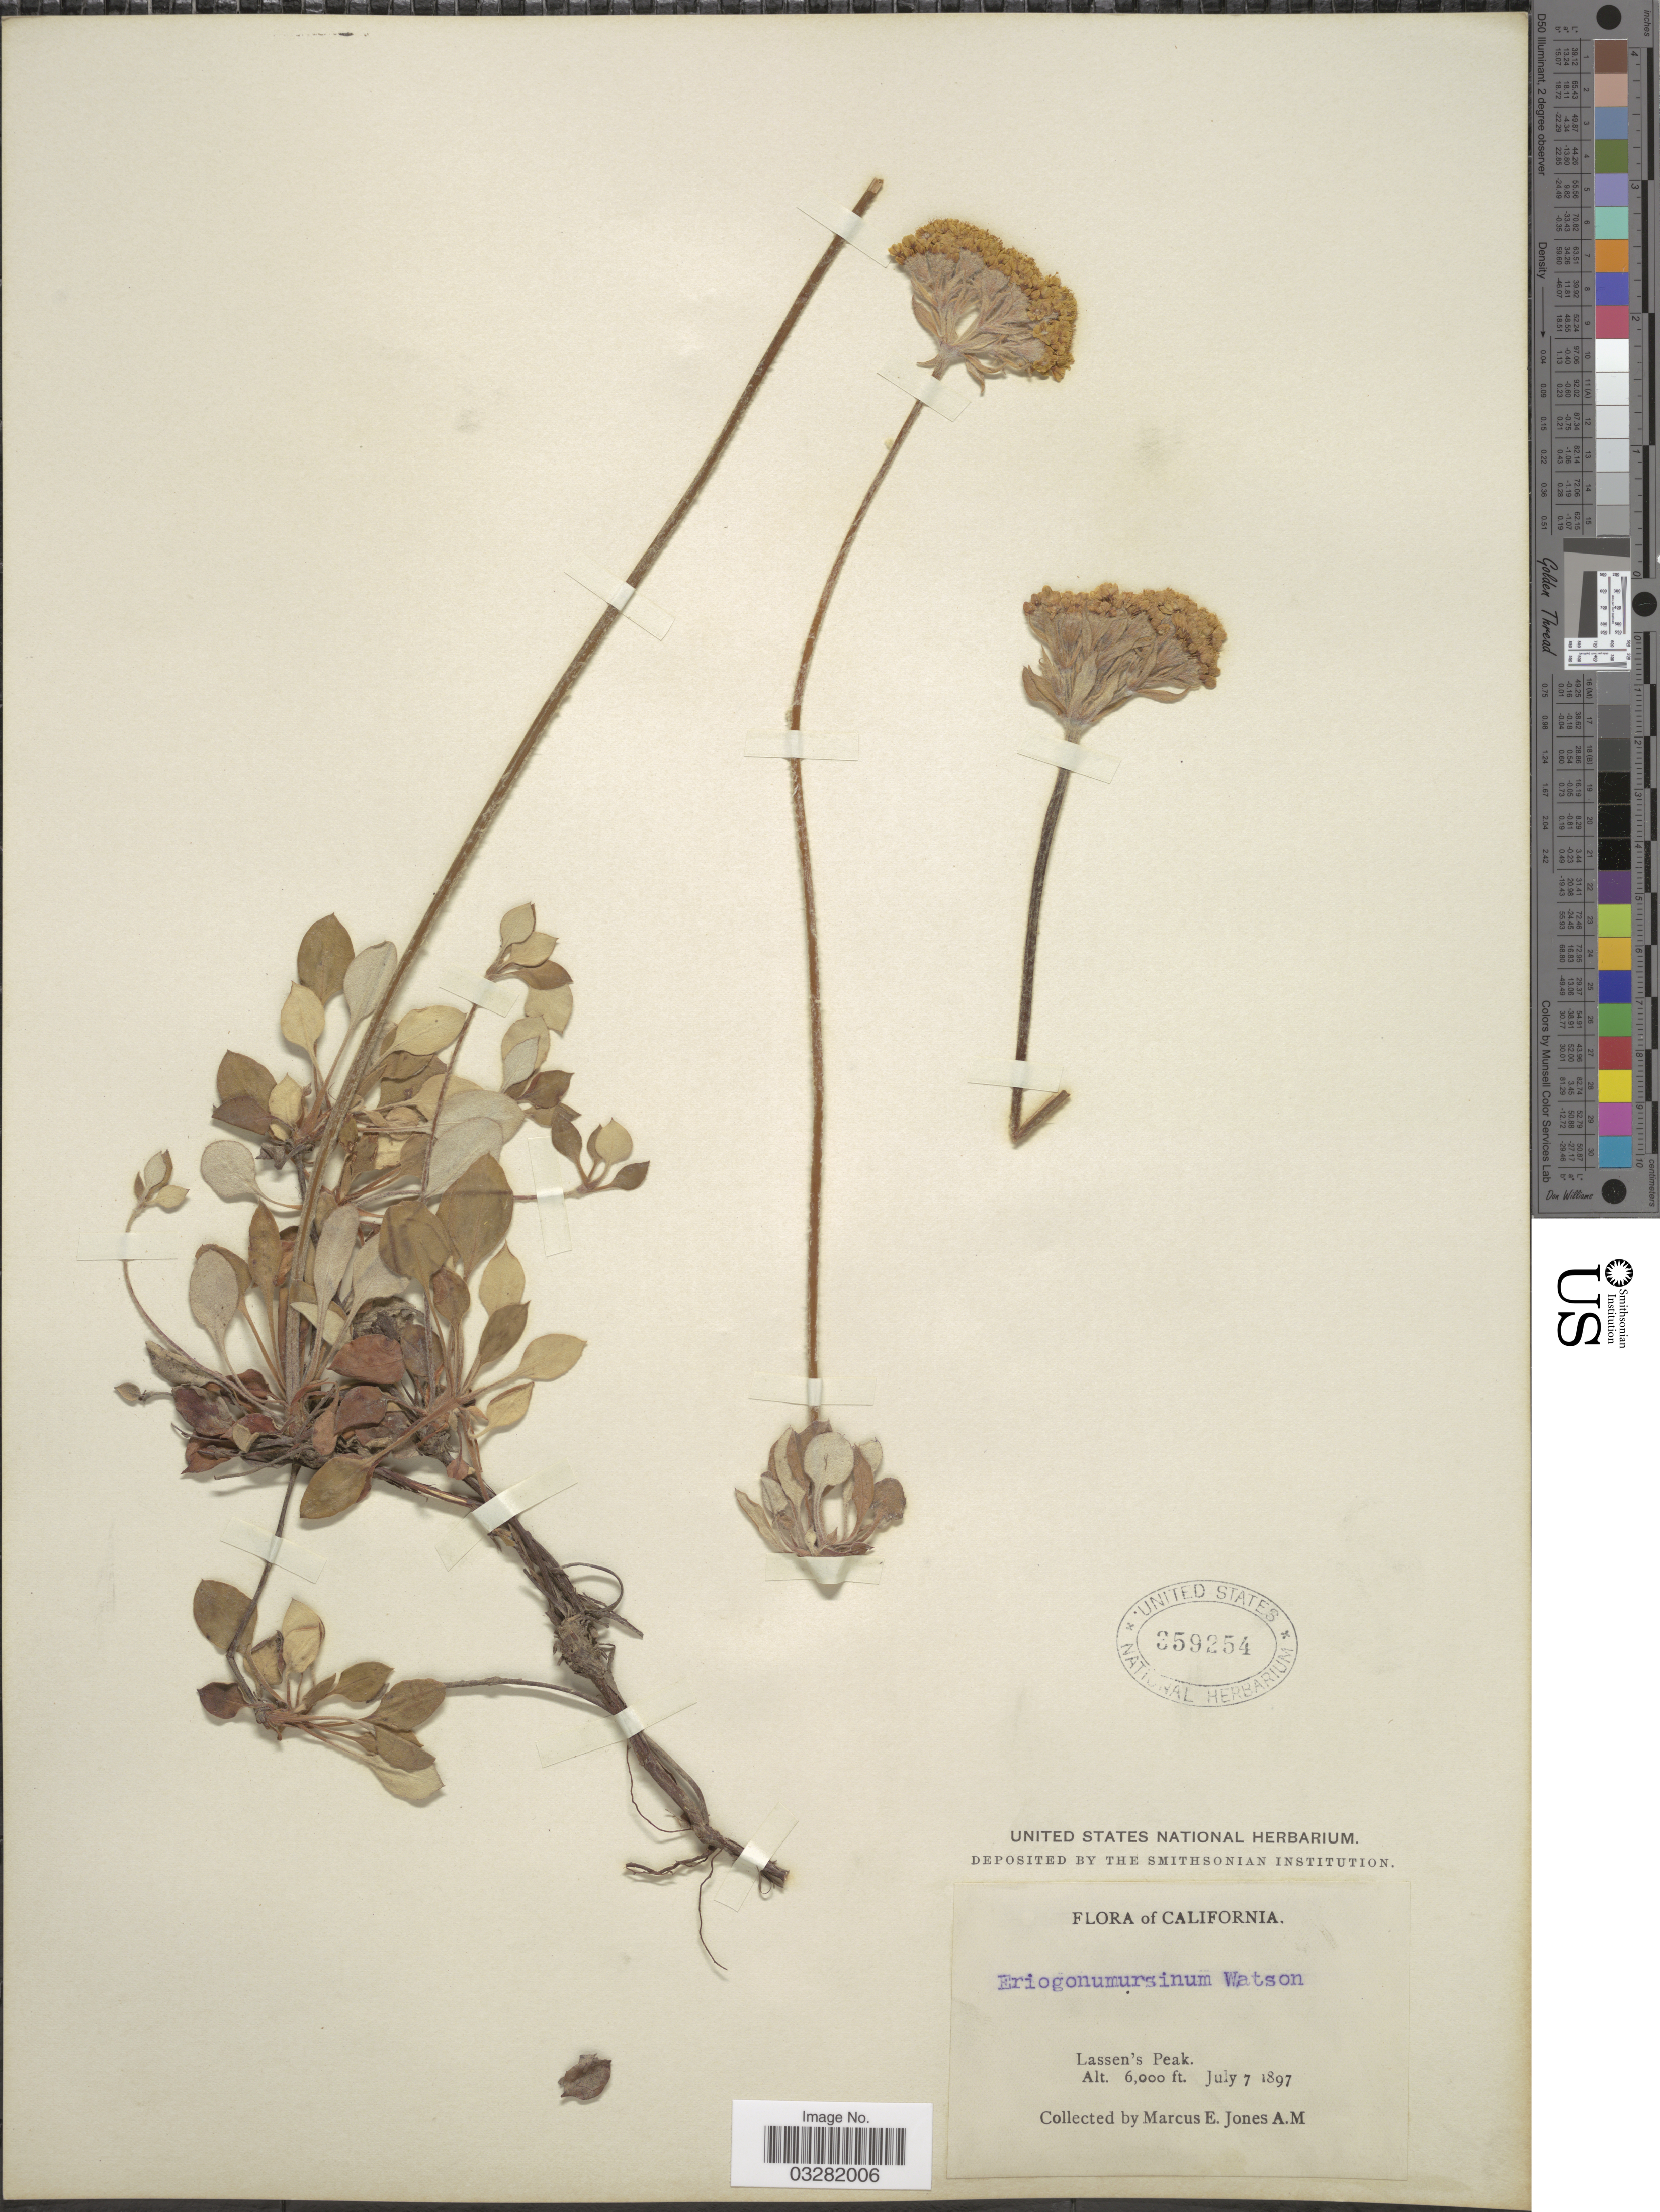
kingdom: Plantae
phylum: Tracheophyta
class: Magnoliopsida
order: Caryophyllales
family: Polygonaceae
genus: Eriogonum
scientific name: Eriogonum ursinum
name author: S. Watson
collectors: M. E. Jones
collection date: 1897-07-07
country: United States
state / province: California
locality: Lassen's Peak.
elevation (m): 1829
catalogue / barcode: US 359254